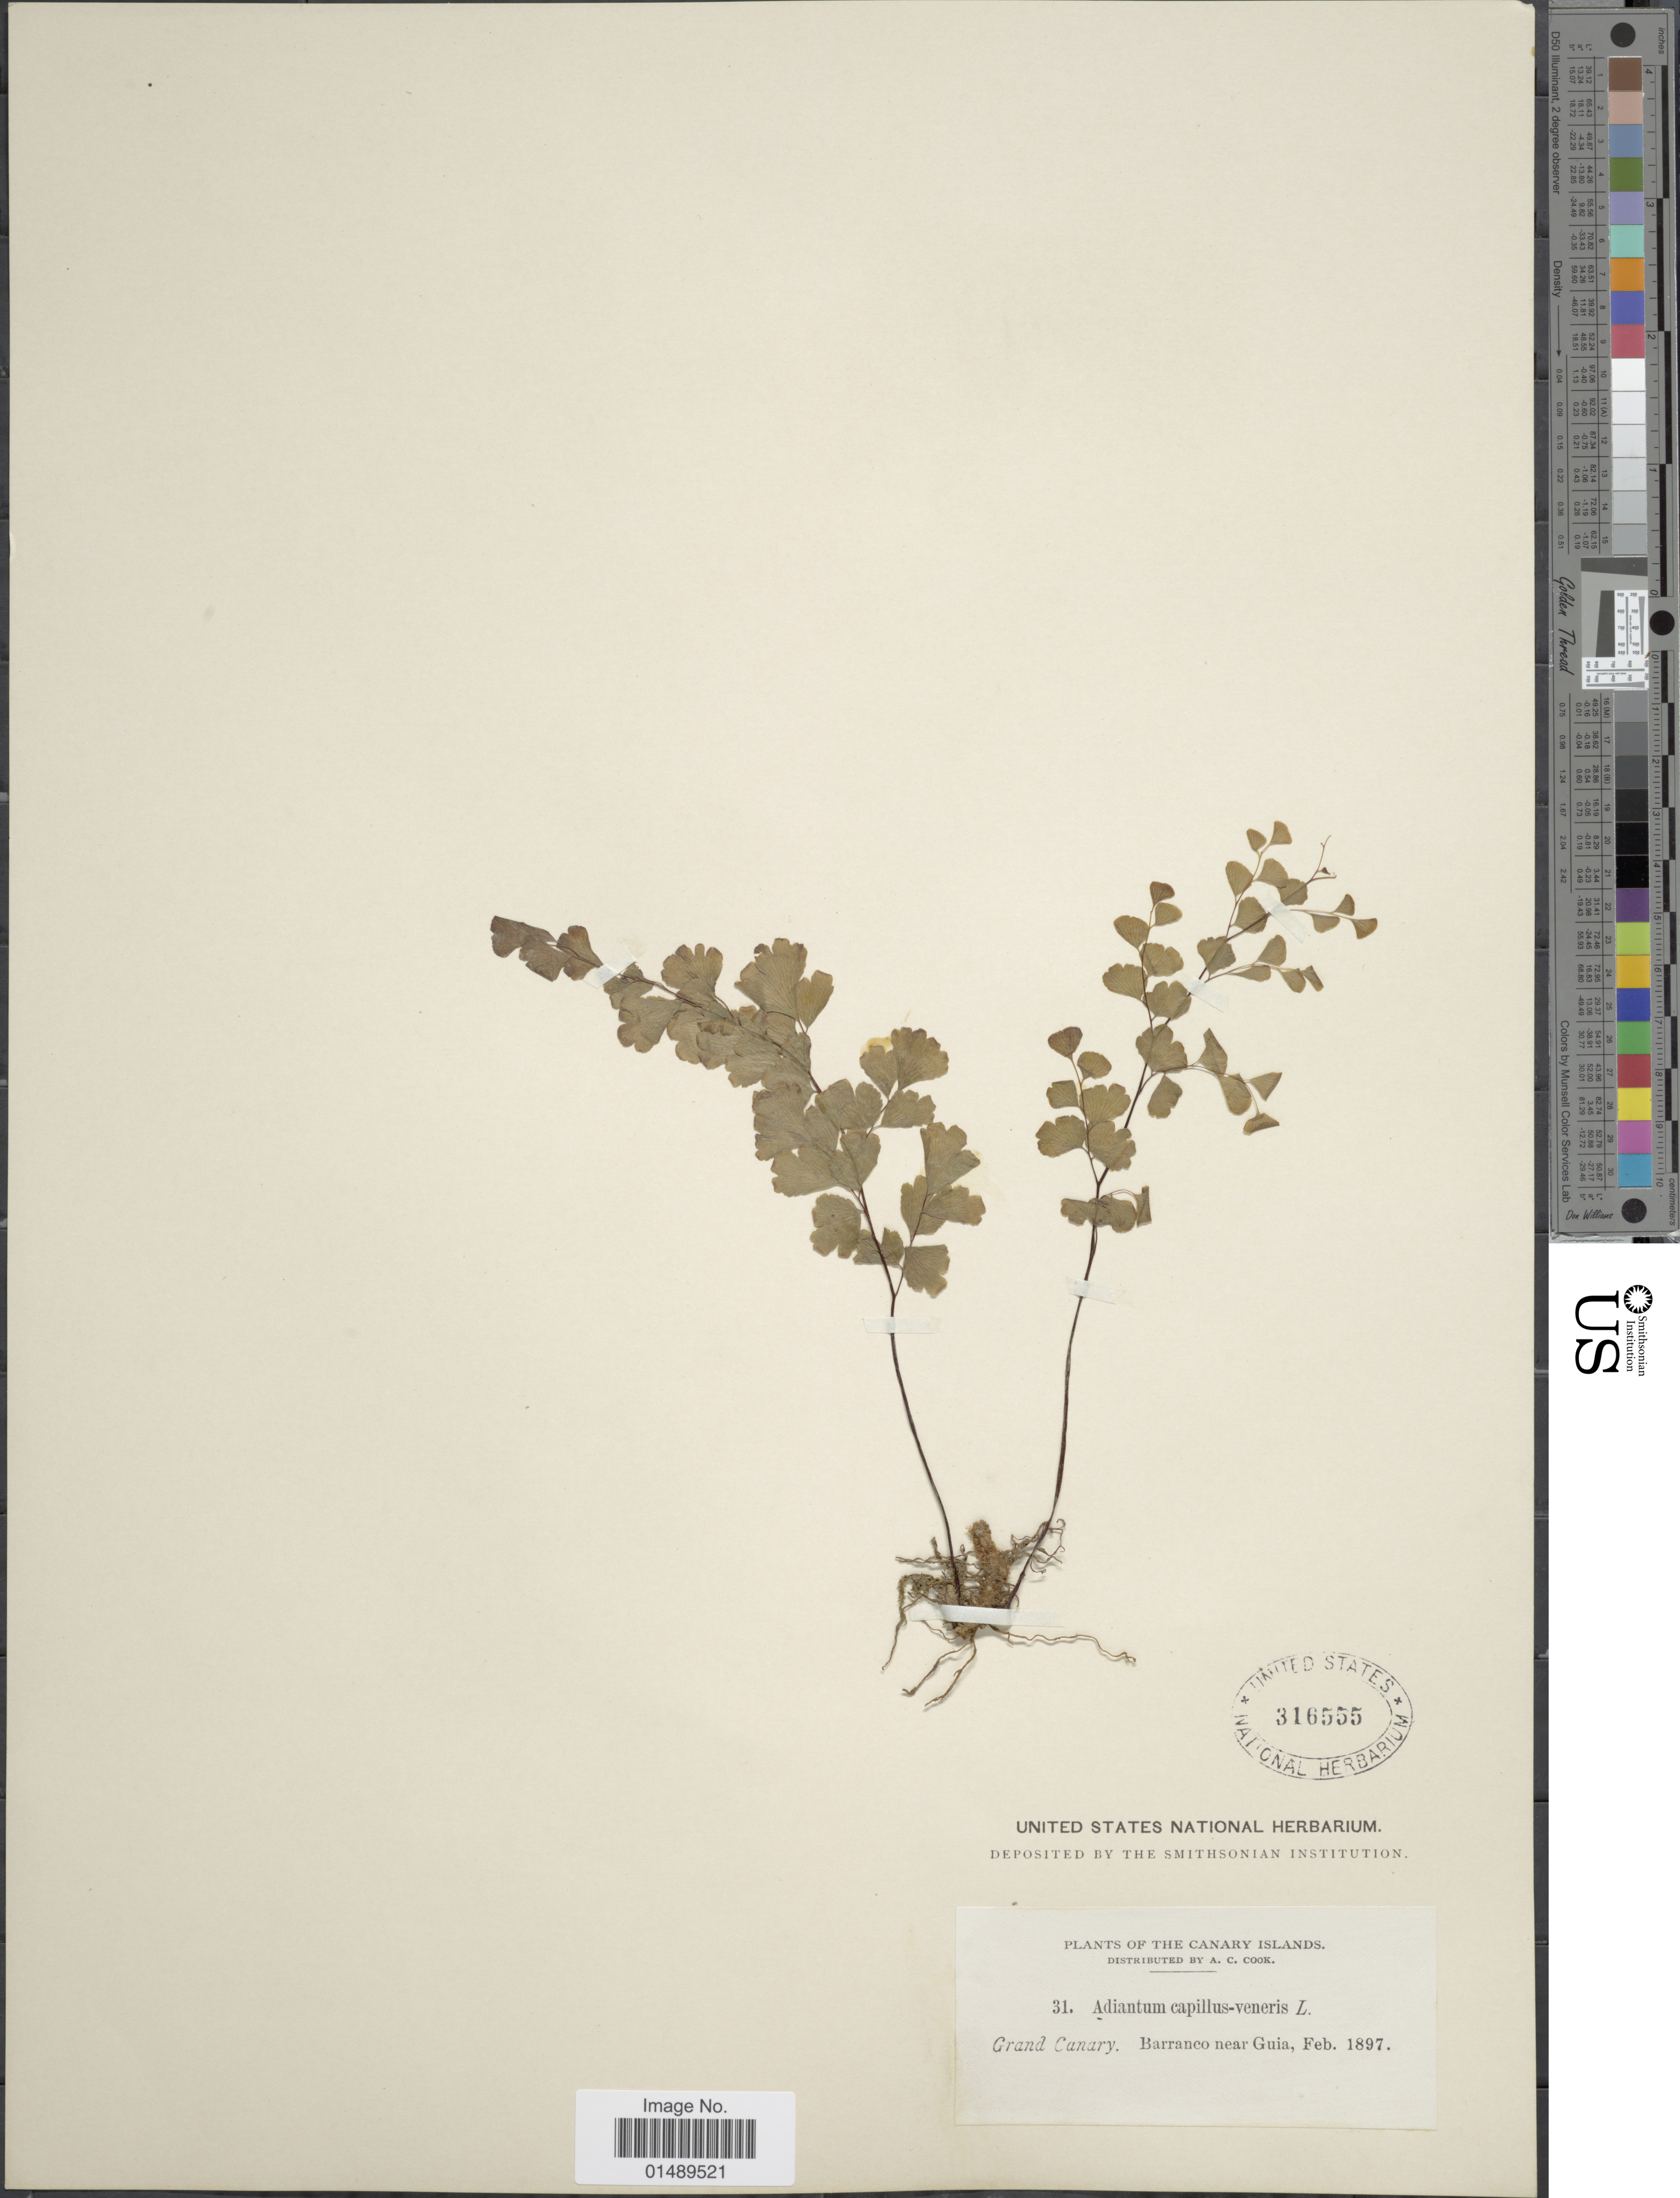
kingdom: Plantae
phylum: Tracheophyta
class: Polypodiopsida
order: Polypodiales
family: Pteridaceae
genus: Adiantum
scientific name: Adiantum capillus-veneris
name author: L.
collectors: ex herb. United States National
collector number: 31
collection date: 1897-02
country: Spain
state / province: Canarias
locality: Grand Canary, Barranco near Guia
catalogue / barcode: US 316555